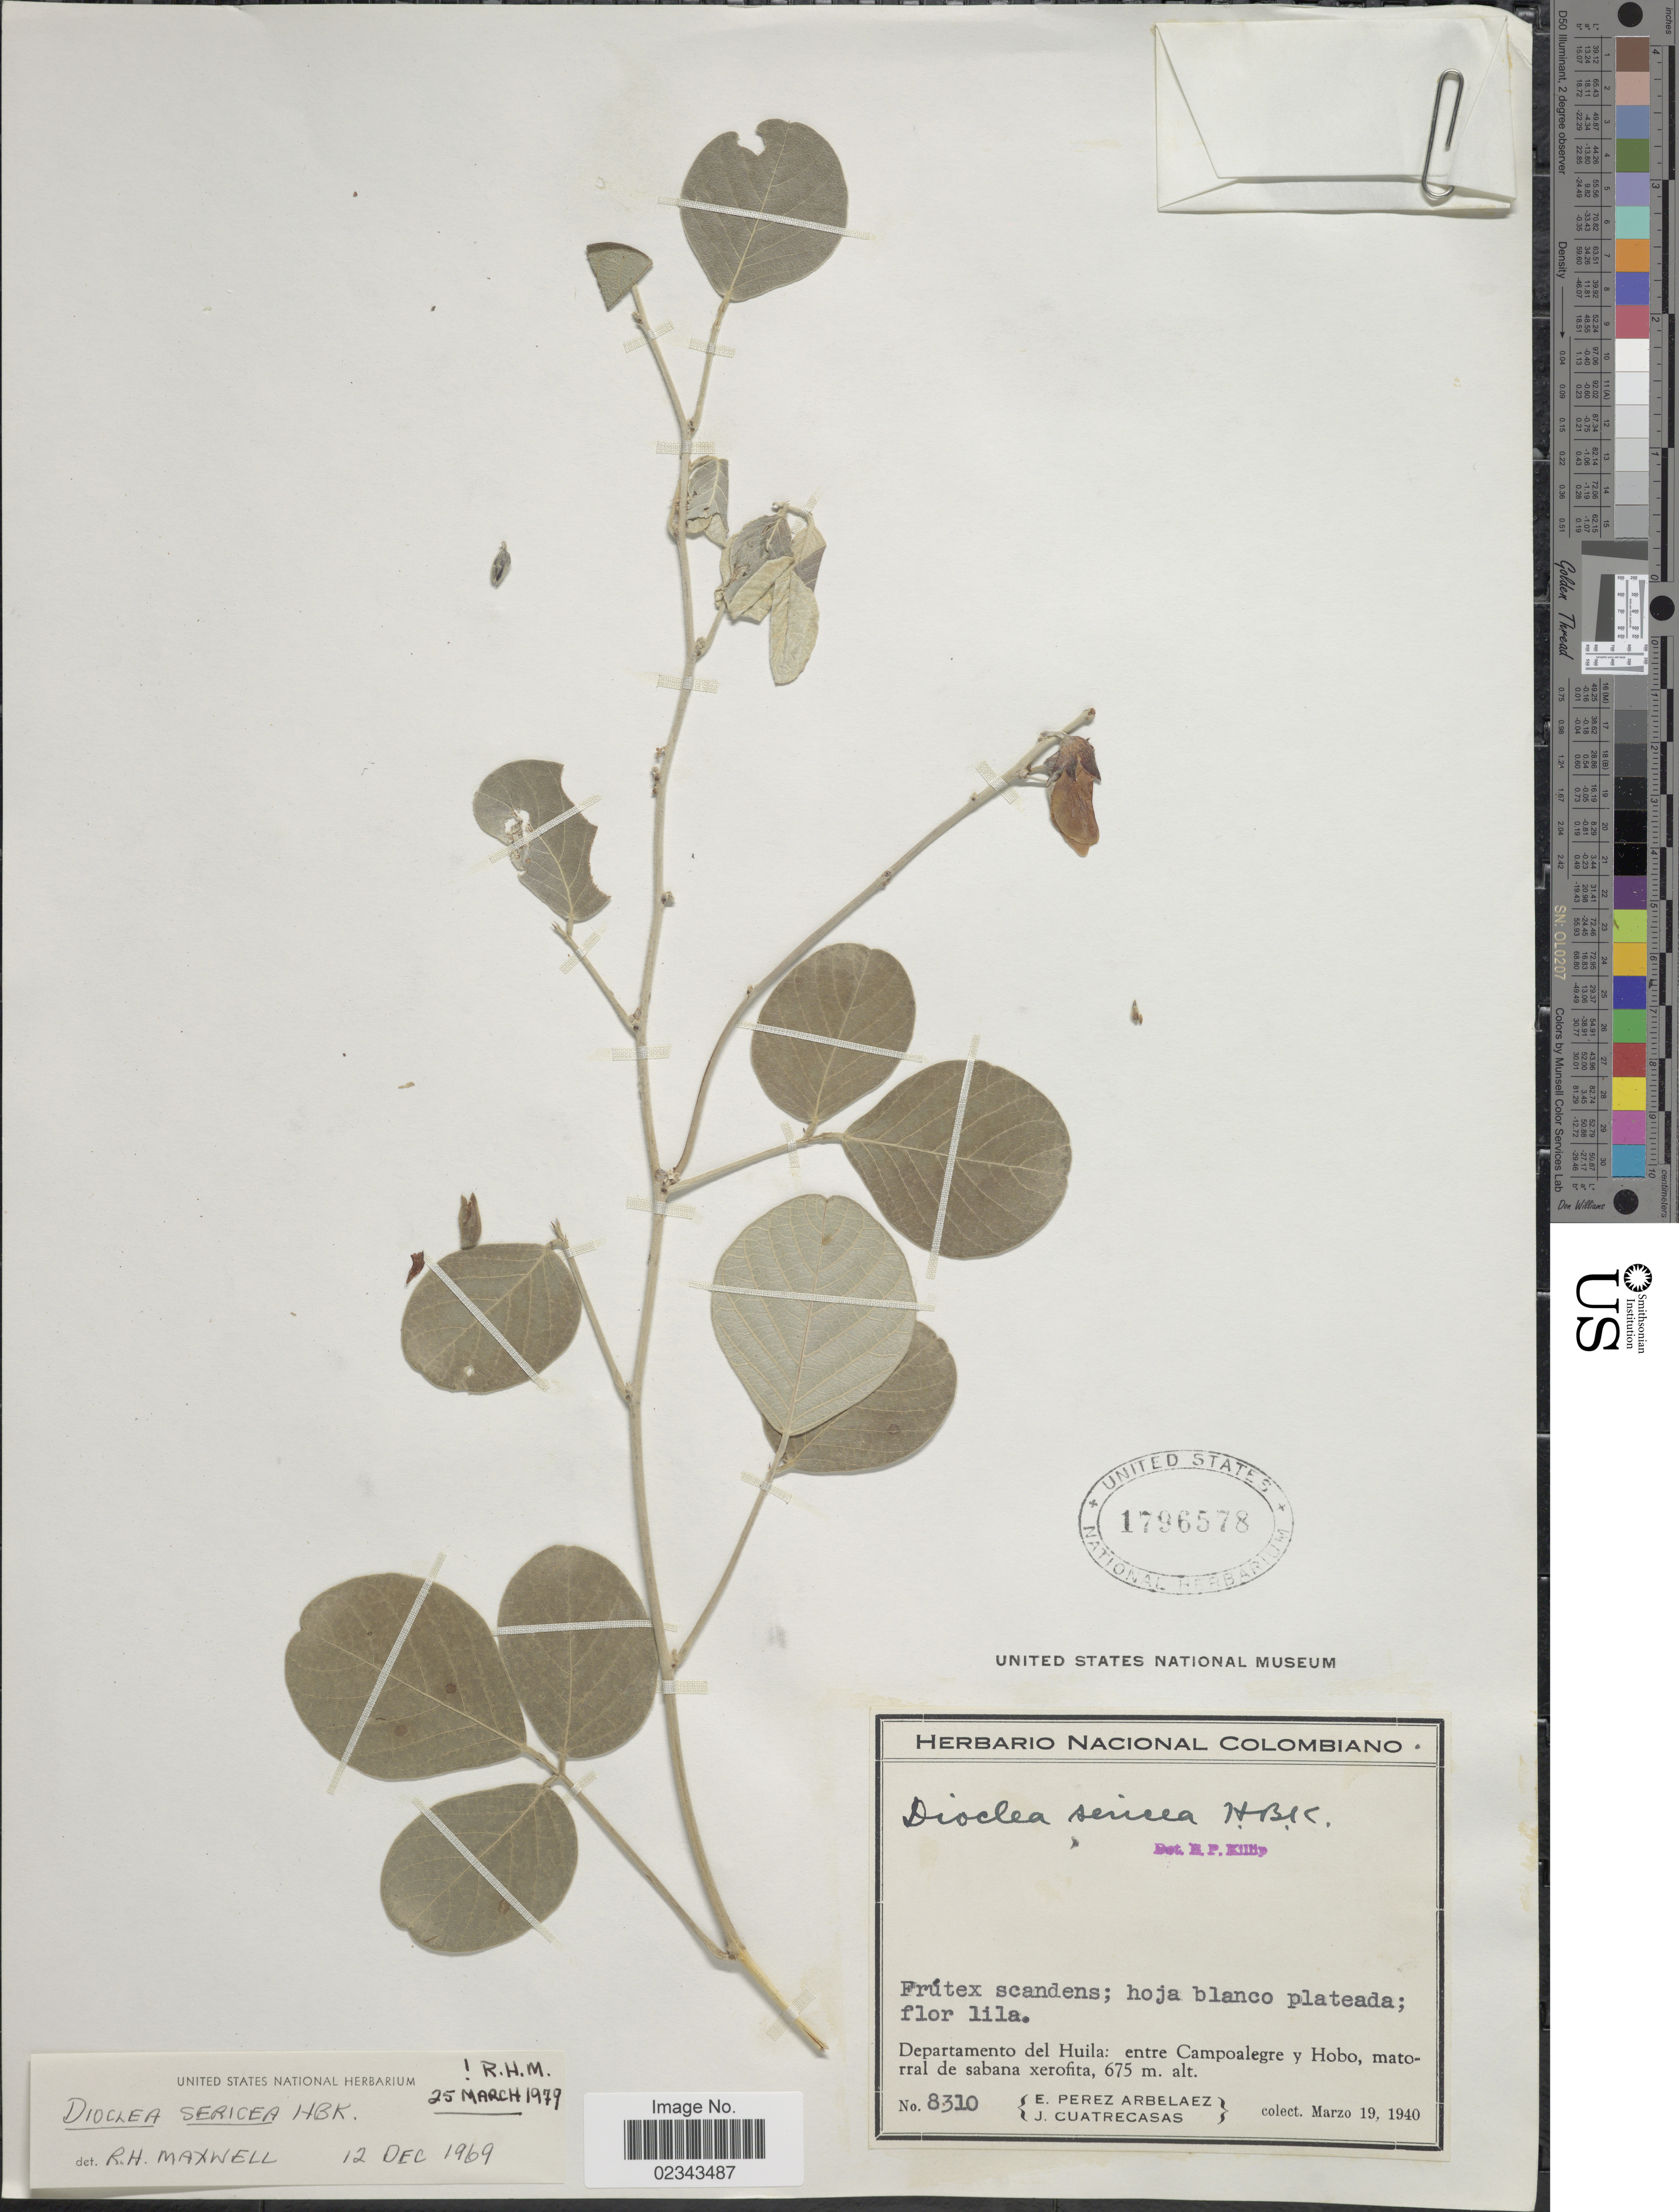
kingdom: Plantae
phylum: Tracheophyta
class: Magnoliopsida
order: Fabales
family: Fabaceae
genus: Dioclea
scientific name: Dioclea sericea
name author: Kunth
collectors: E. Pérez Arbeláez & J. Cuatrecasas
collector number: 8310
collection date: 1940-03-19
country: Colombia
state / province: Huila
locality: Entre Campoalegre y Hobo, matorral de sabana cerofita.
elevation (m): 675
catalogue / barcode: US 1796578